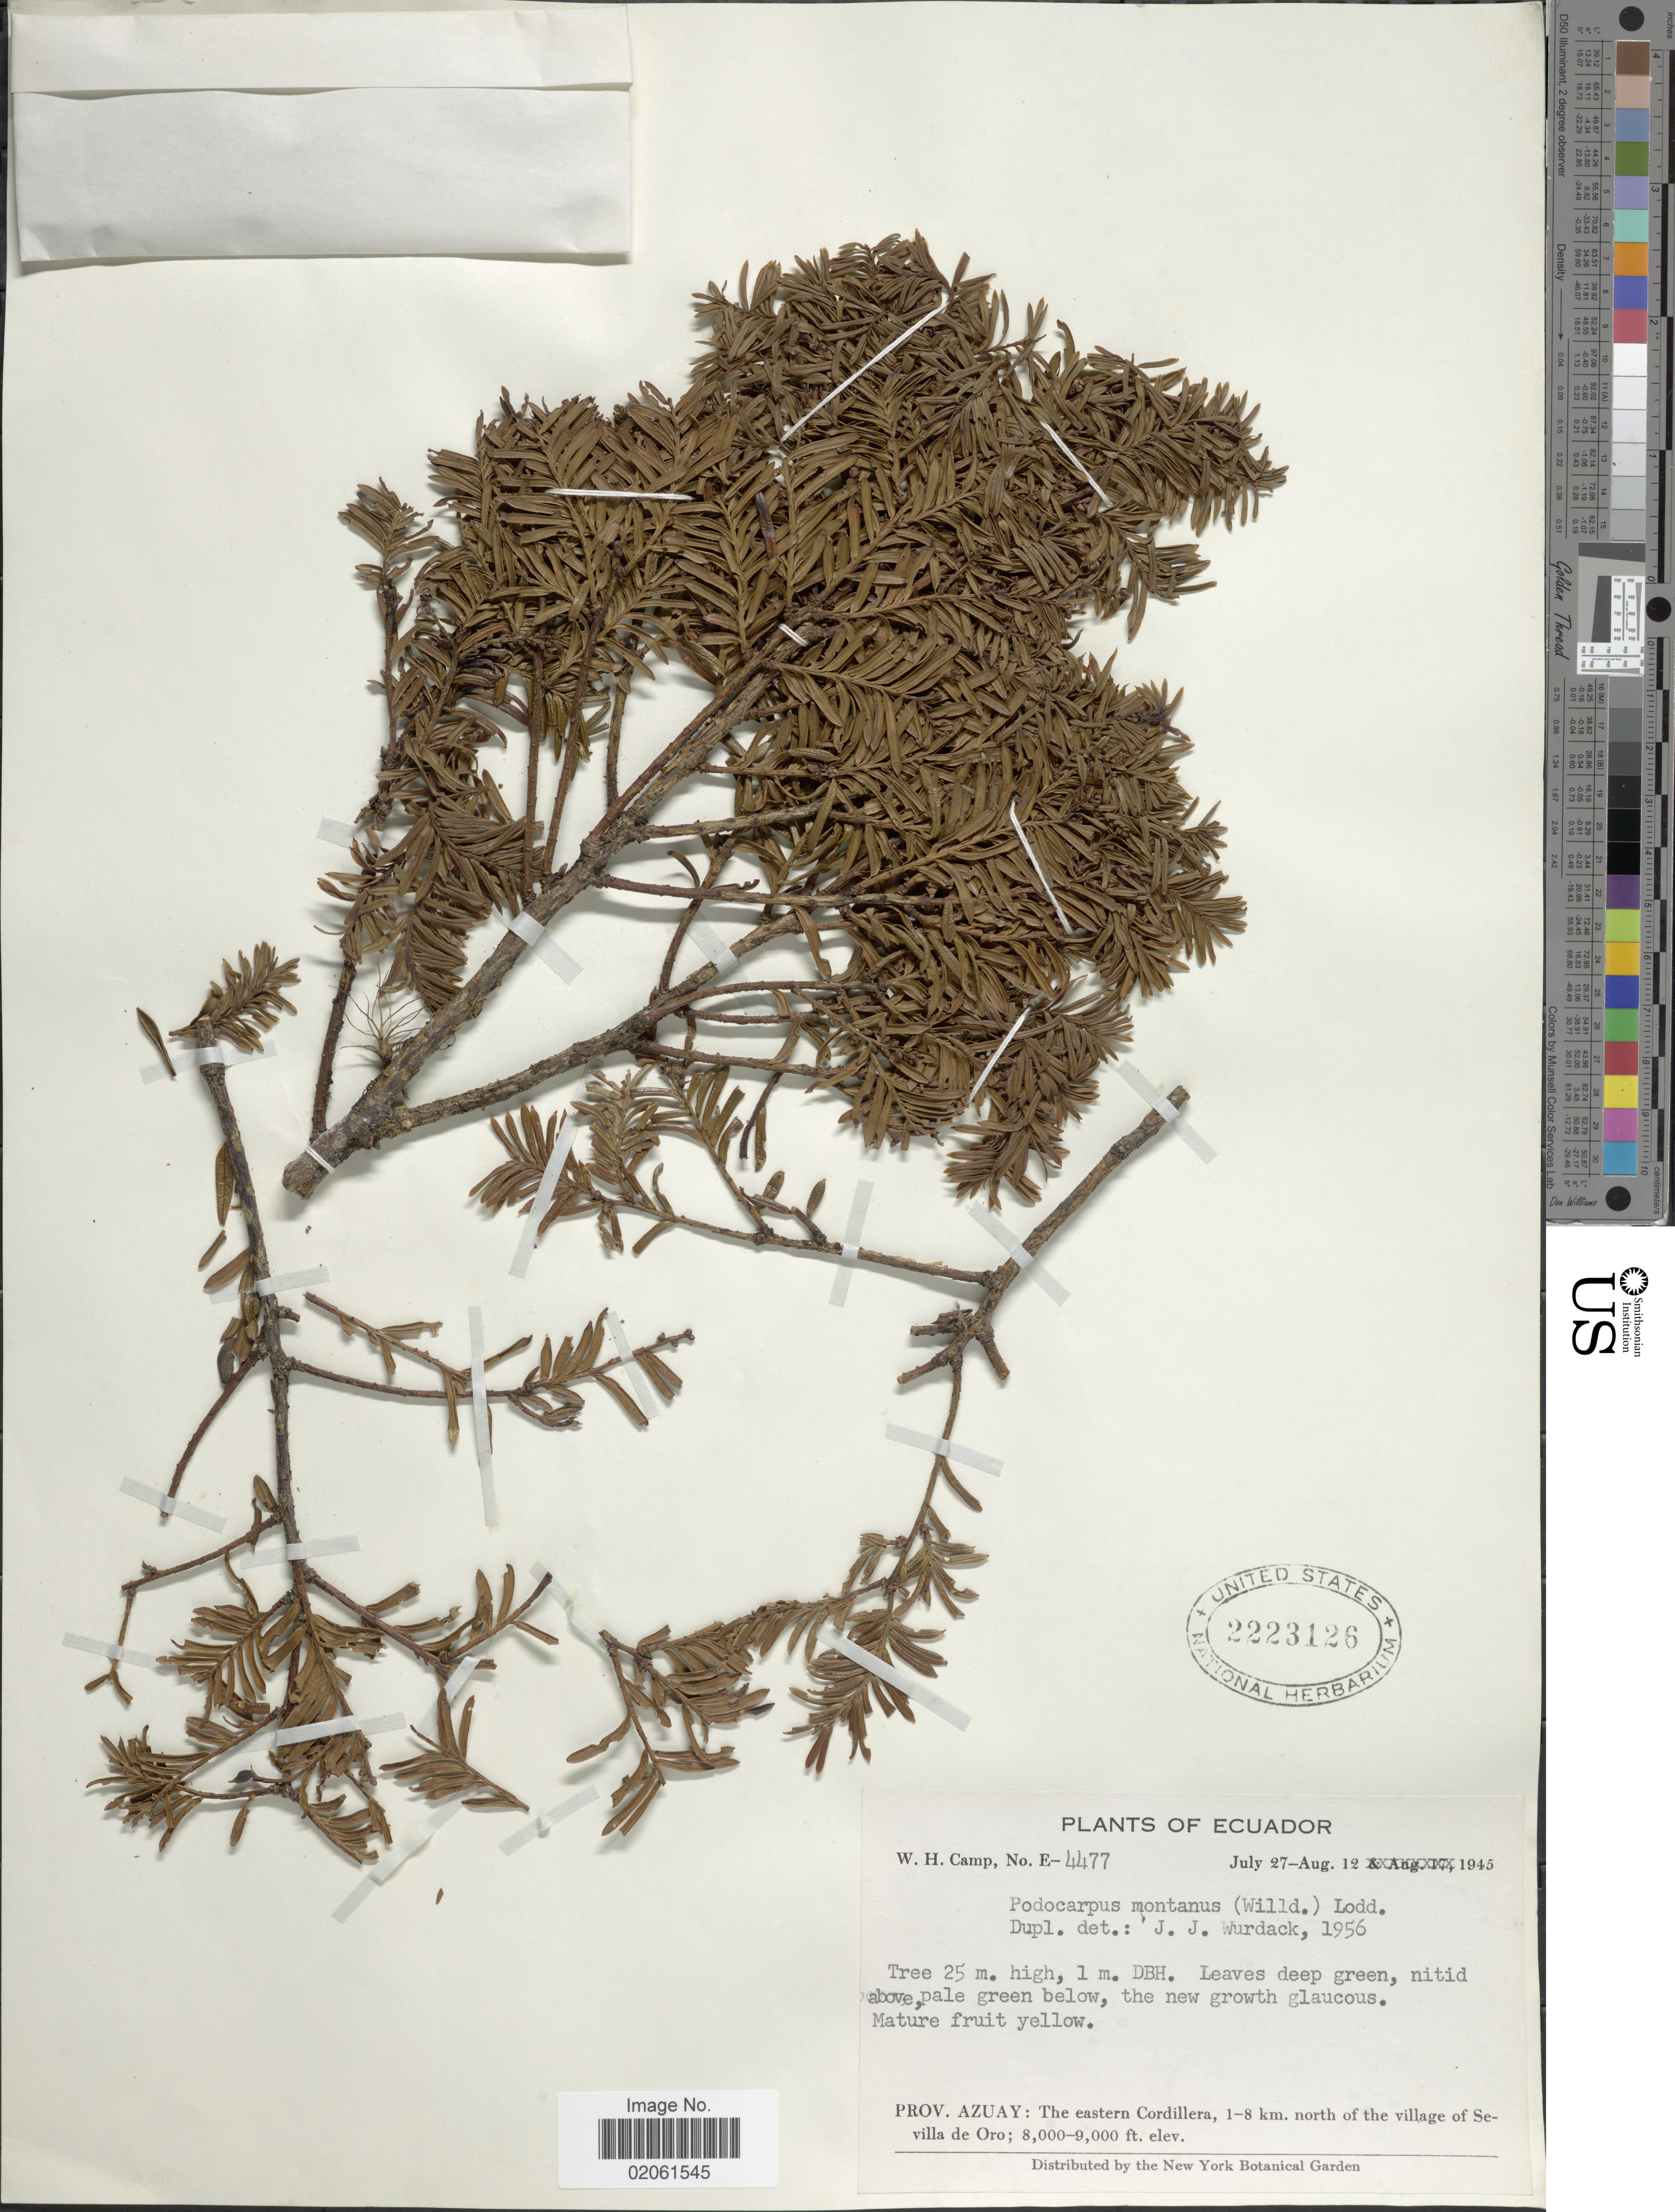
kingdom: Plantae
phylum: Tracheophyta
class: Pinopsida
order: Pinales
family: Podocarpaceae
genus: Podocarpus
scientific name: Podocarpus montanus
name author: (Humb. & Bonpl. ex Willd.) Lodd. ex Endl.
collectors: W. H. Camp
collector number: E-4477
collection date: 1945-07-27/1945-08-12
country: Ecuador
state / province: Azuay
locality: Prov. Azuay: The eastern Cordillera, 1-8 km. north of the village of Sevilla de Oro.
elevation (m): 2438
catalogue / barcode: US 2223126